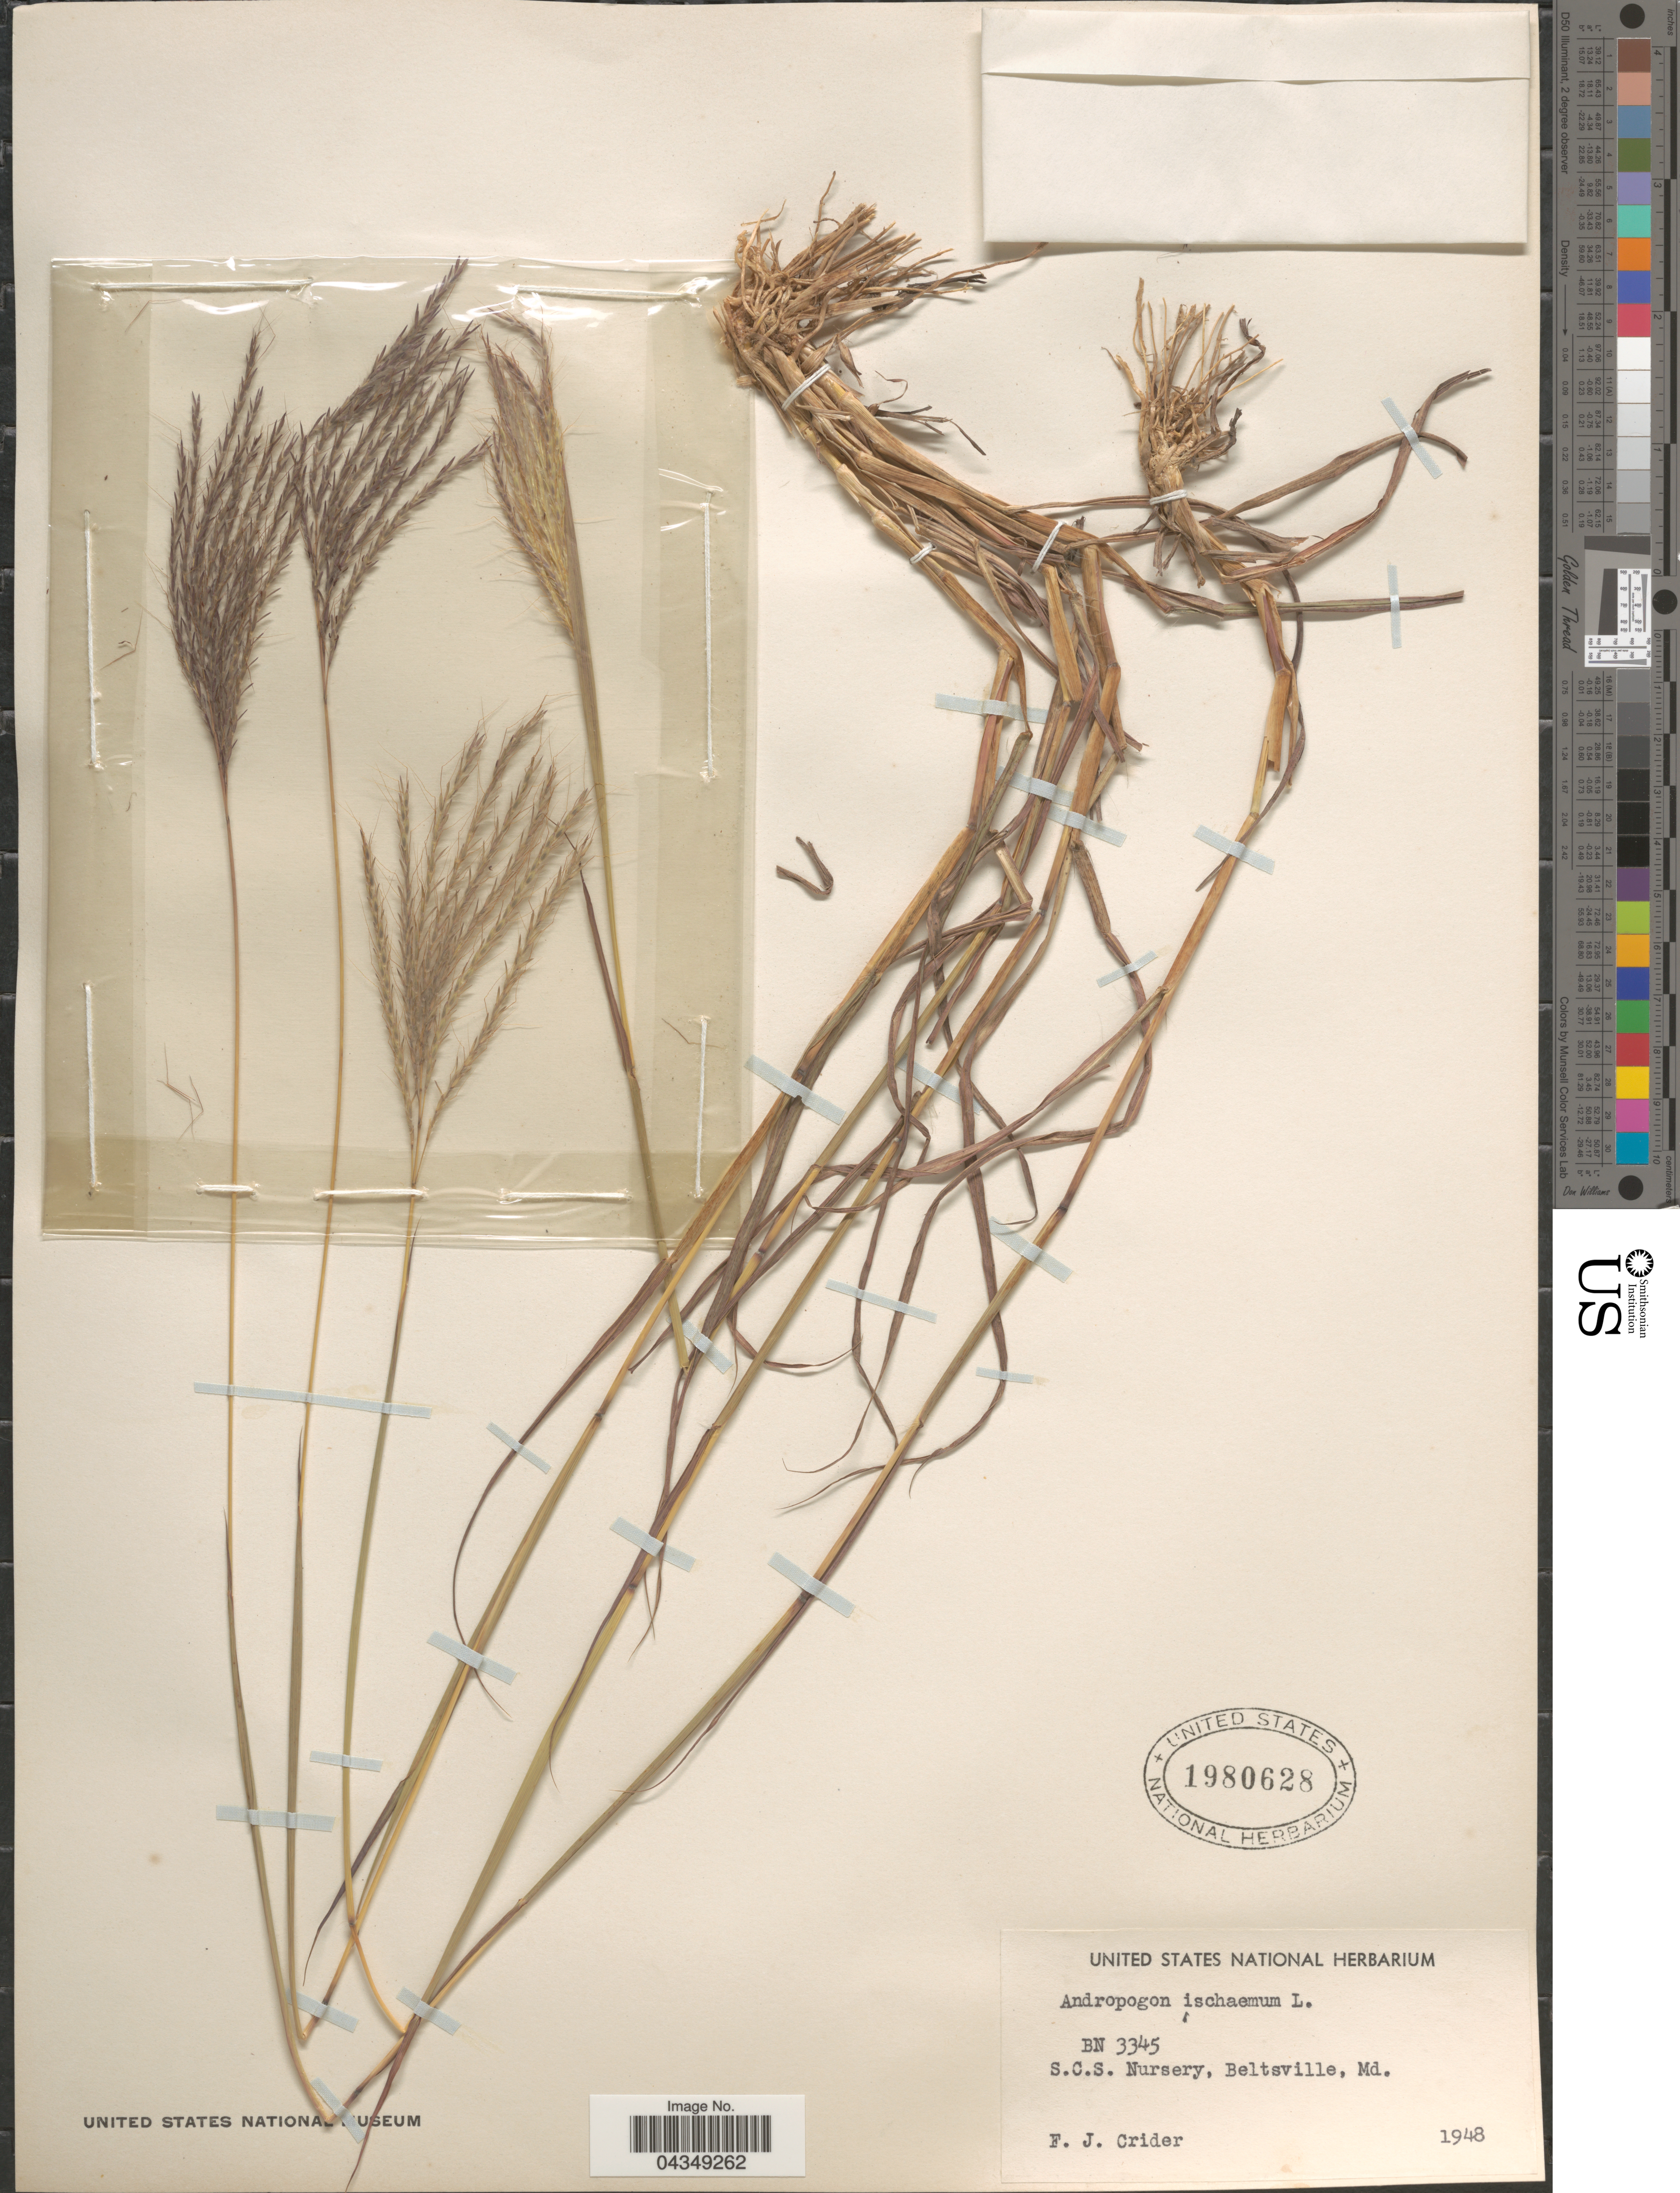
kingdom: Plantae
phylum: Tracheophyta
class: Liliopsida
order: Poales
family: Poaceae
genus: Bothriochloa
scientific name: Bothriochloa ischaemum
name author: (L.) Keng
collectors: F. Crider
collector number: BN 3345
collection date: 1948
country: United States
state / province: Maryland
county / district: Prince George's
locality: S.C.S. Nursery, Beltsville.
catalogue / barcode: US 1980628